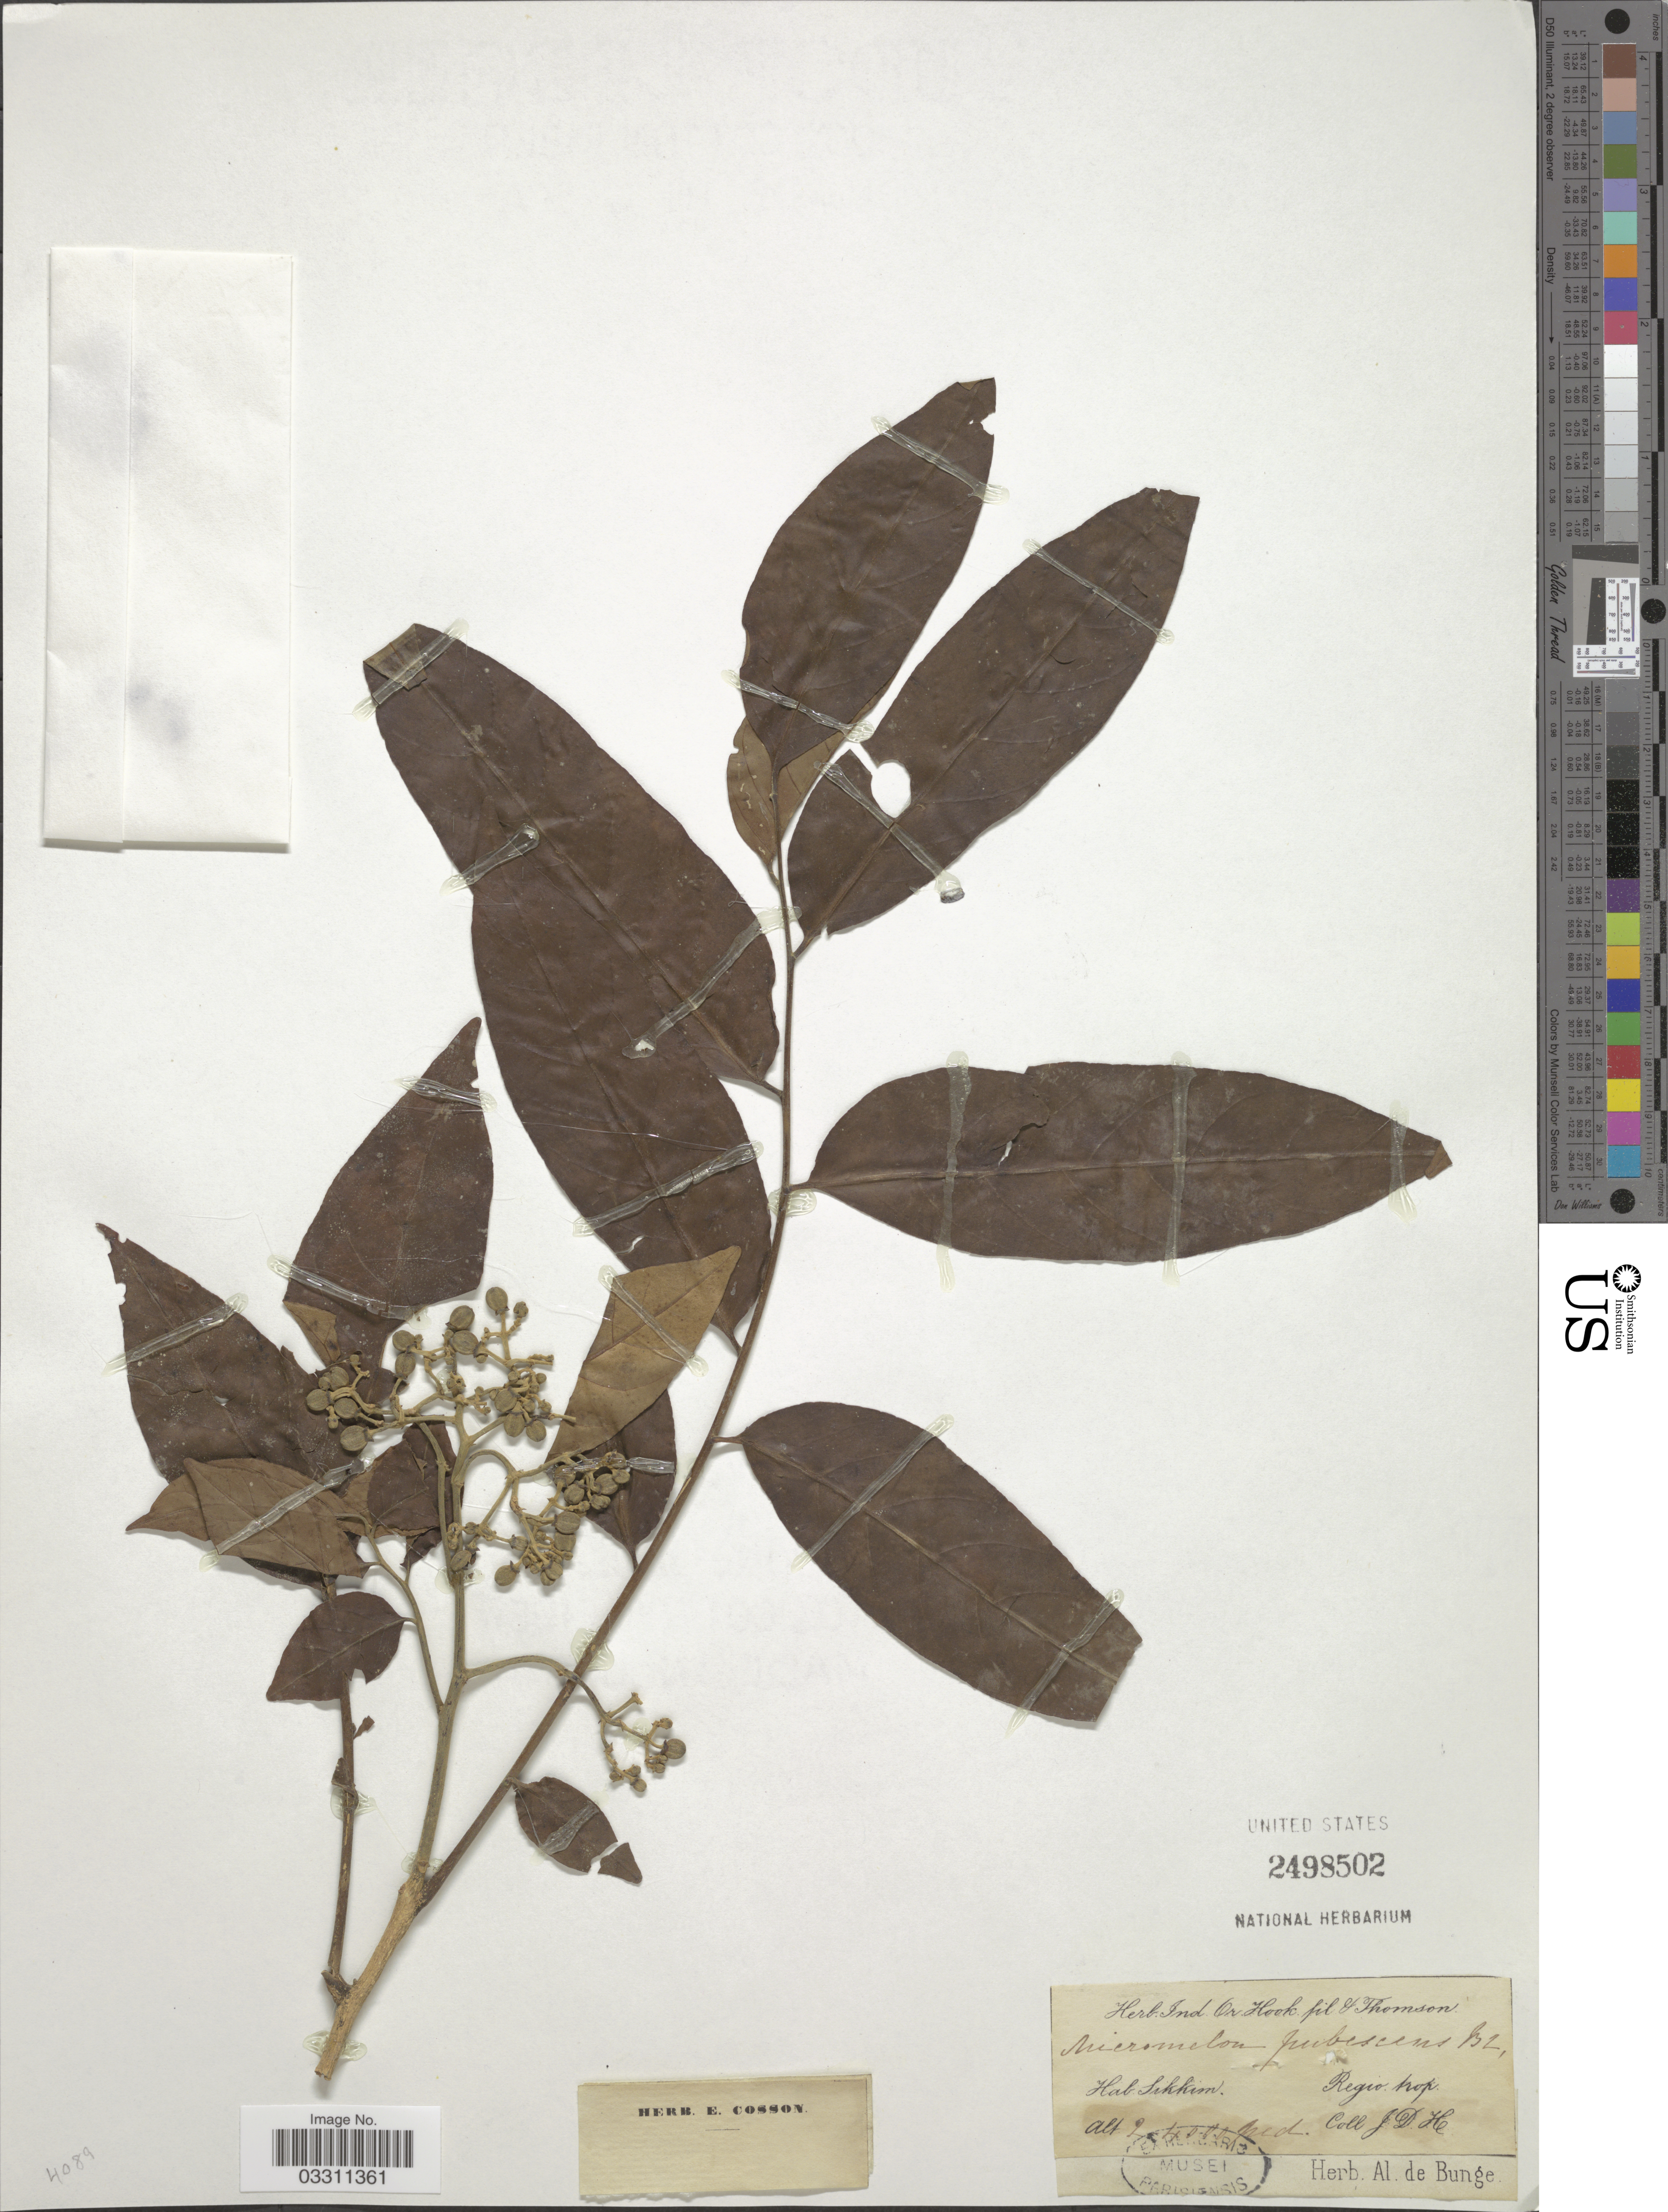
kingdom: Plantae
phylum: Tracheophyta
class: Magnoliopsida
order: Sapindales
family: Rutaceae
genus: Micromelum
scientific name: Micromelum pubescens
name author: Blume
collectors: J. D. Hooker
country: India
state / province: Sikkim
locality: Regio trop.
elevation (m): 610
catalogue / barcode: US 2498502